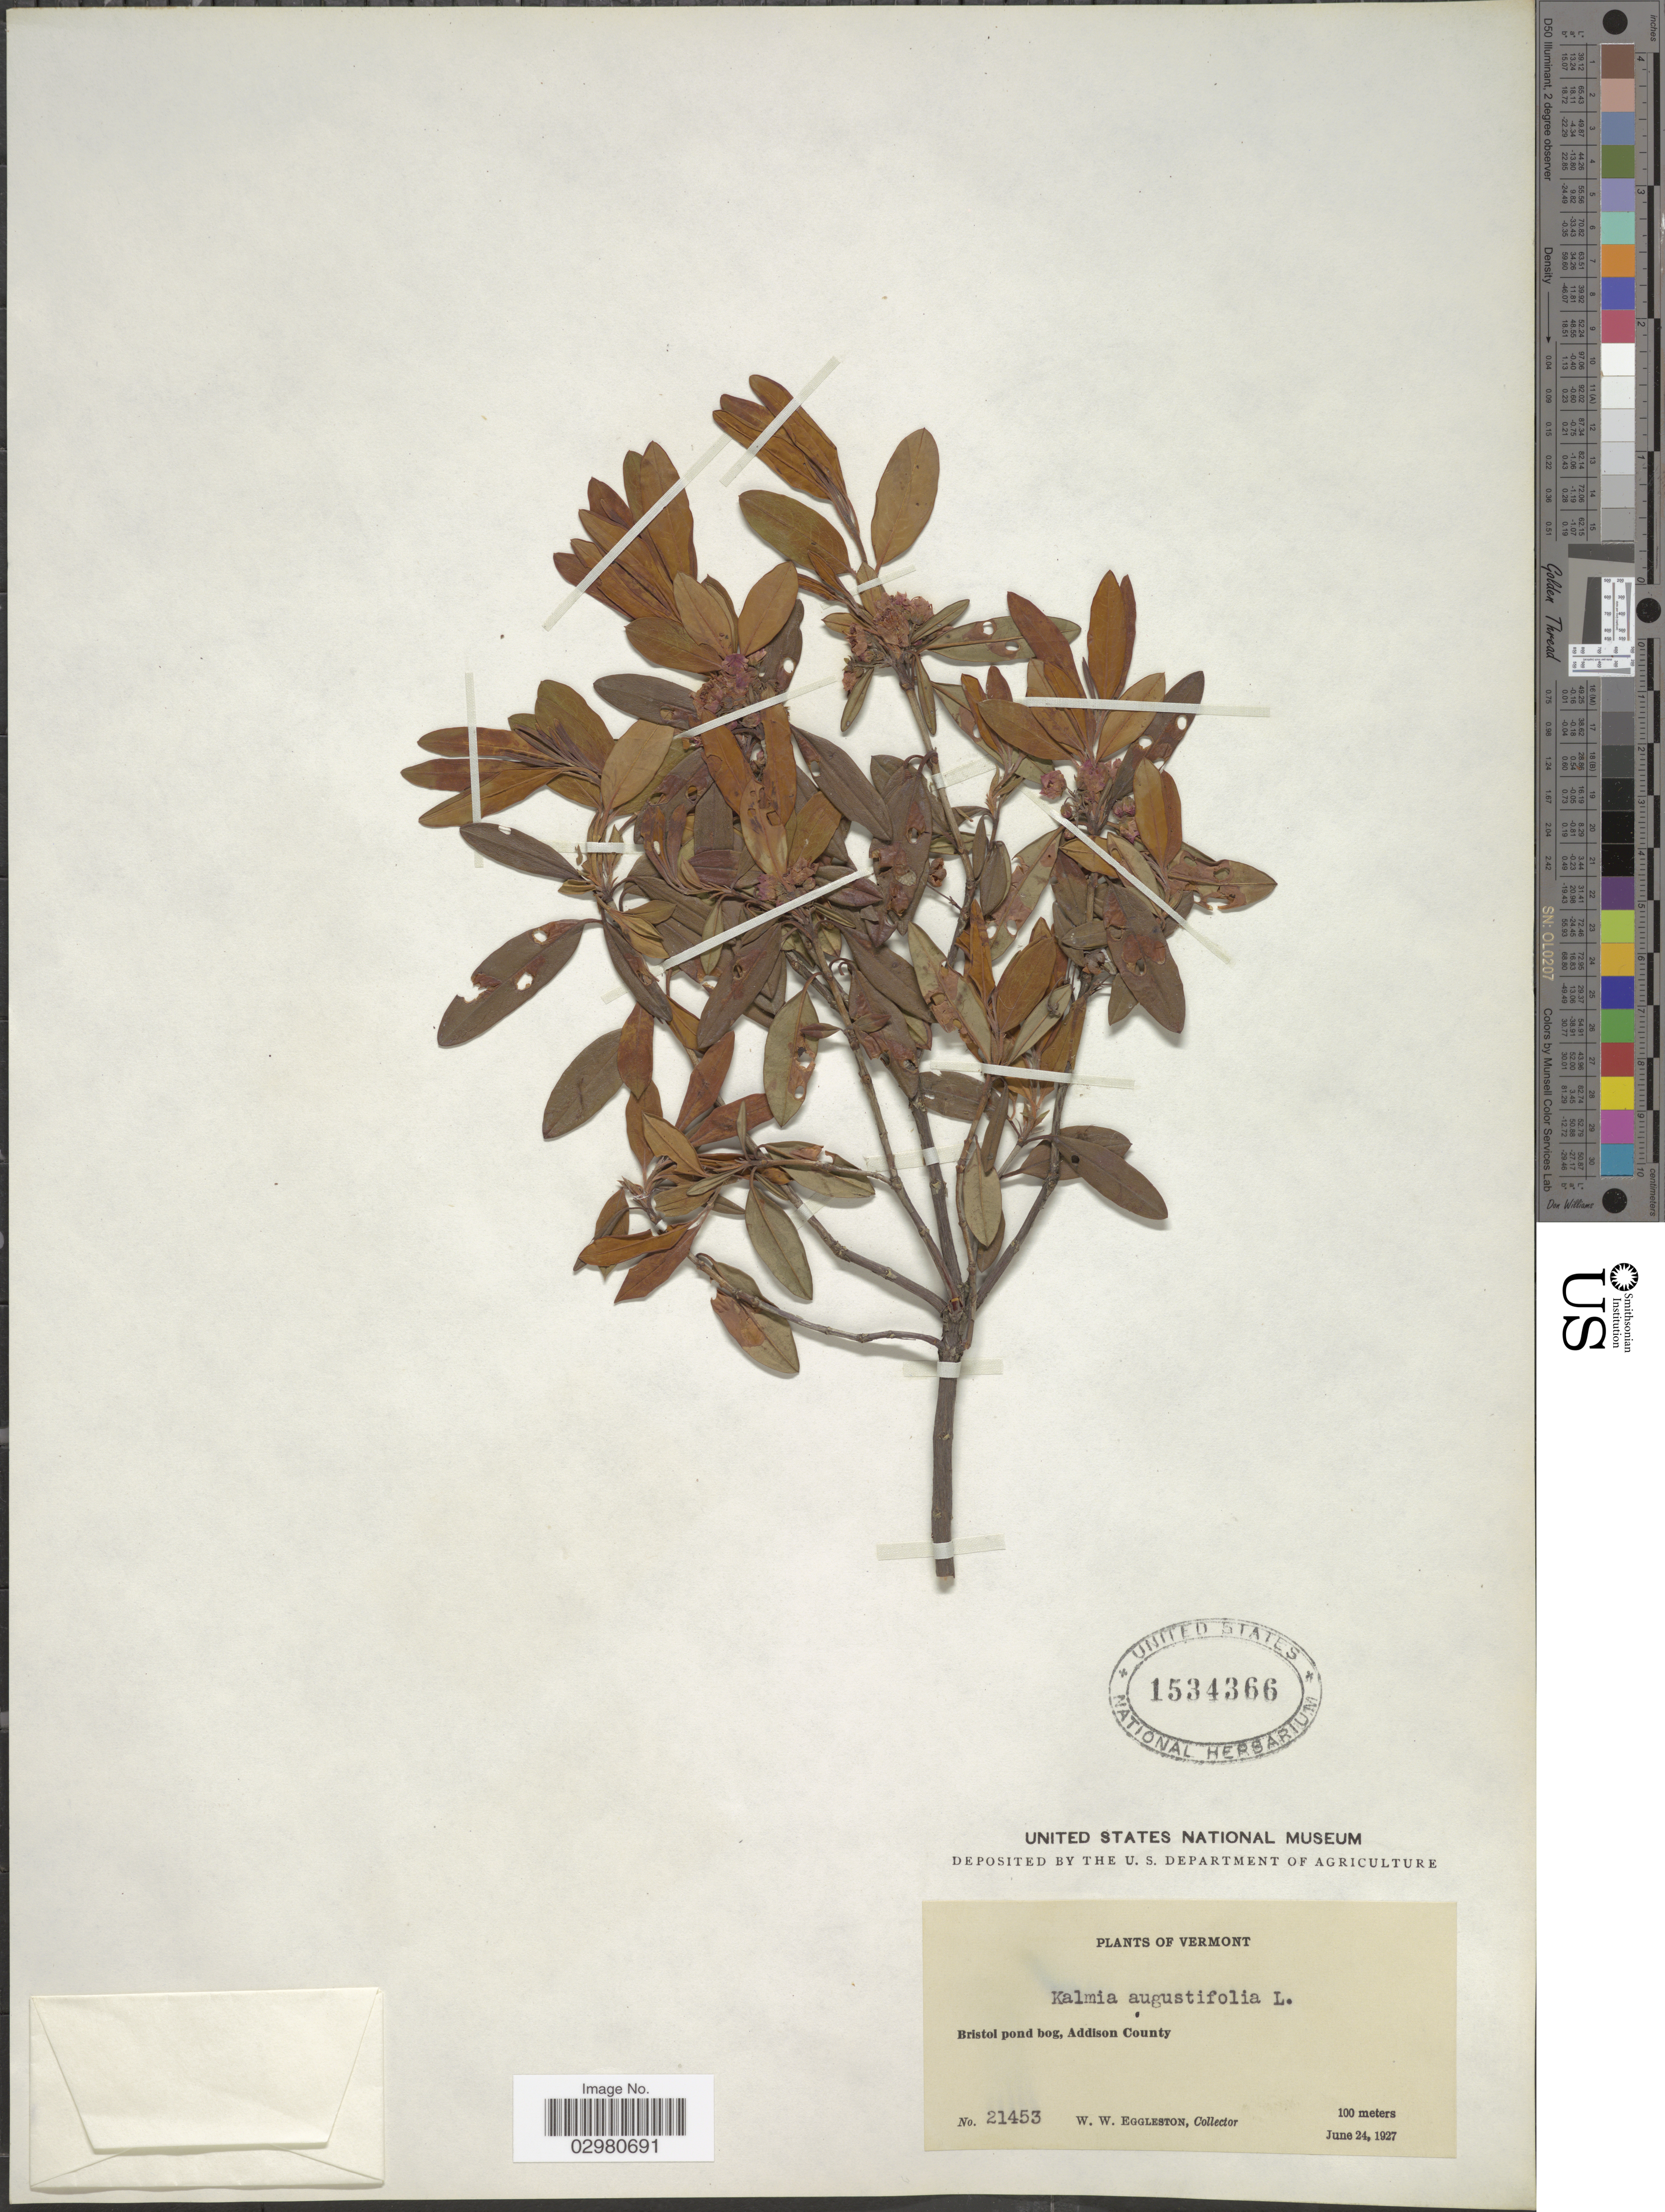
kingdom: Plantae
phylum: Tracheophyta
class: Magnoliopsida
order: Ericales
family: Ericaceae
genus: Kalmia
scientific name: Kalmia angustifolia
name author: L.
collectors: W. W. Eggleston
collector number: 21453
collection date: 1927-06-24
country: United States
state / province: Vermont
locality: Bristol pond bog, Addison County.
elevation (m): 100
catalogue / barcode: US 1534366